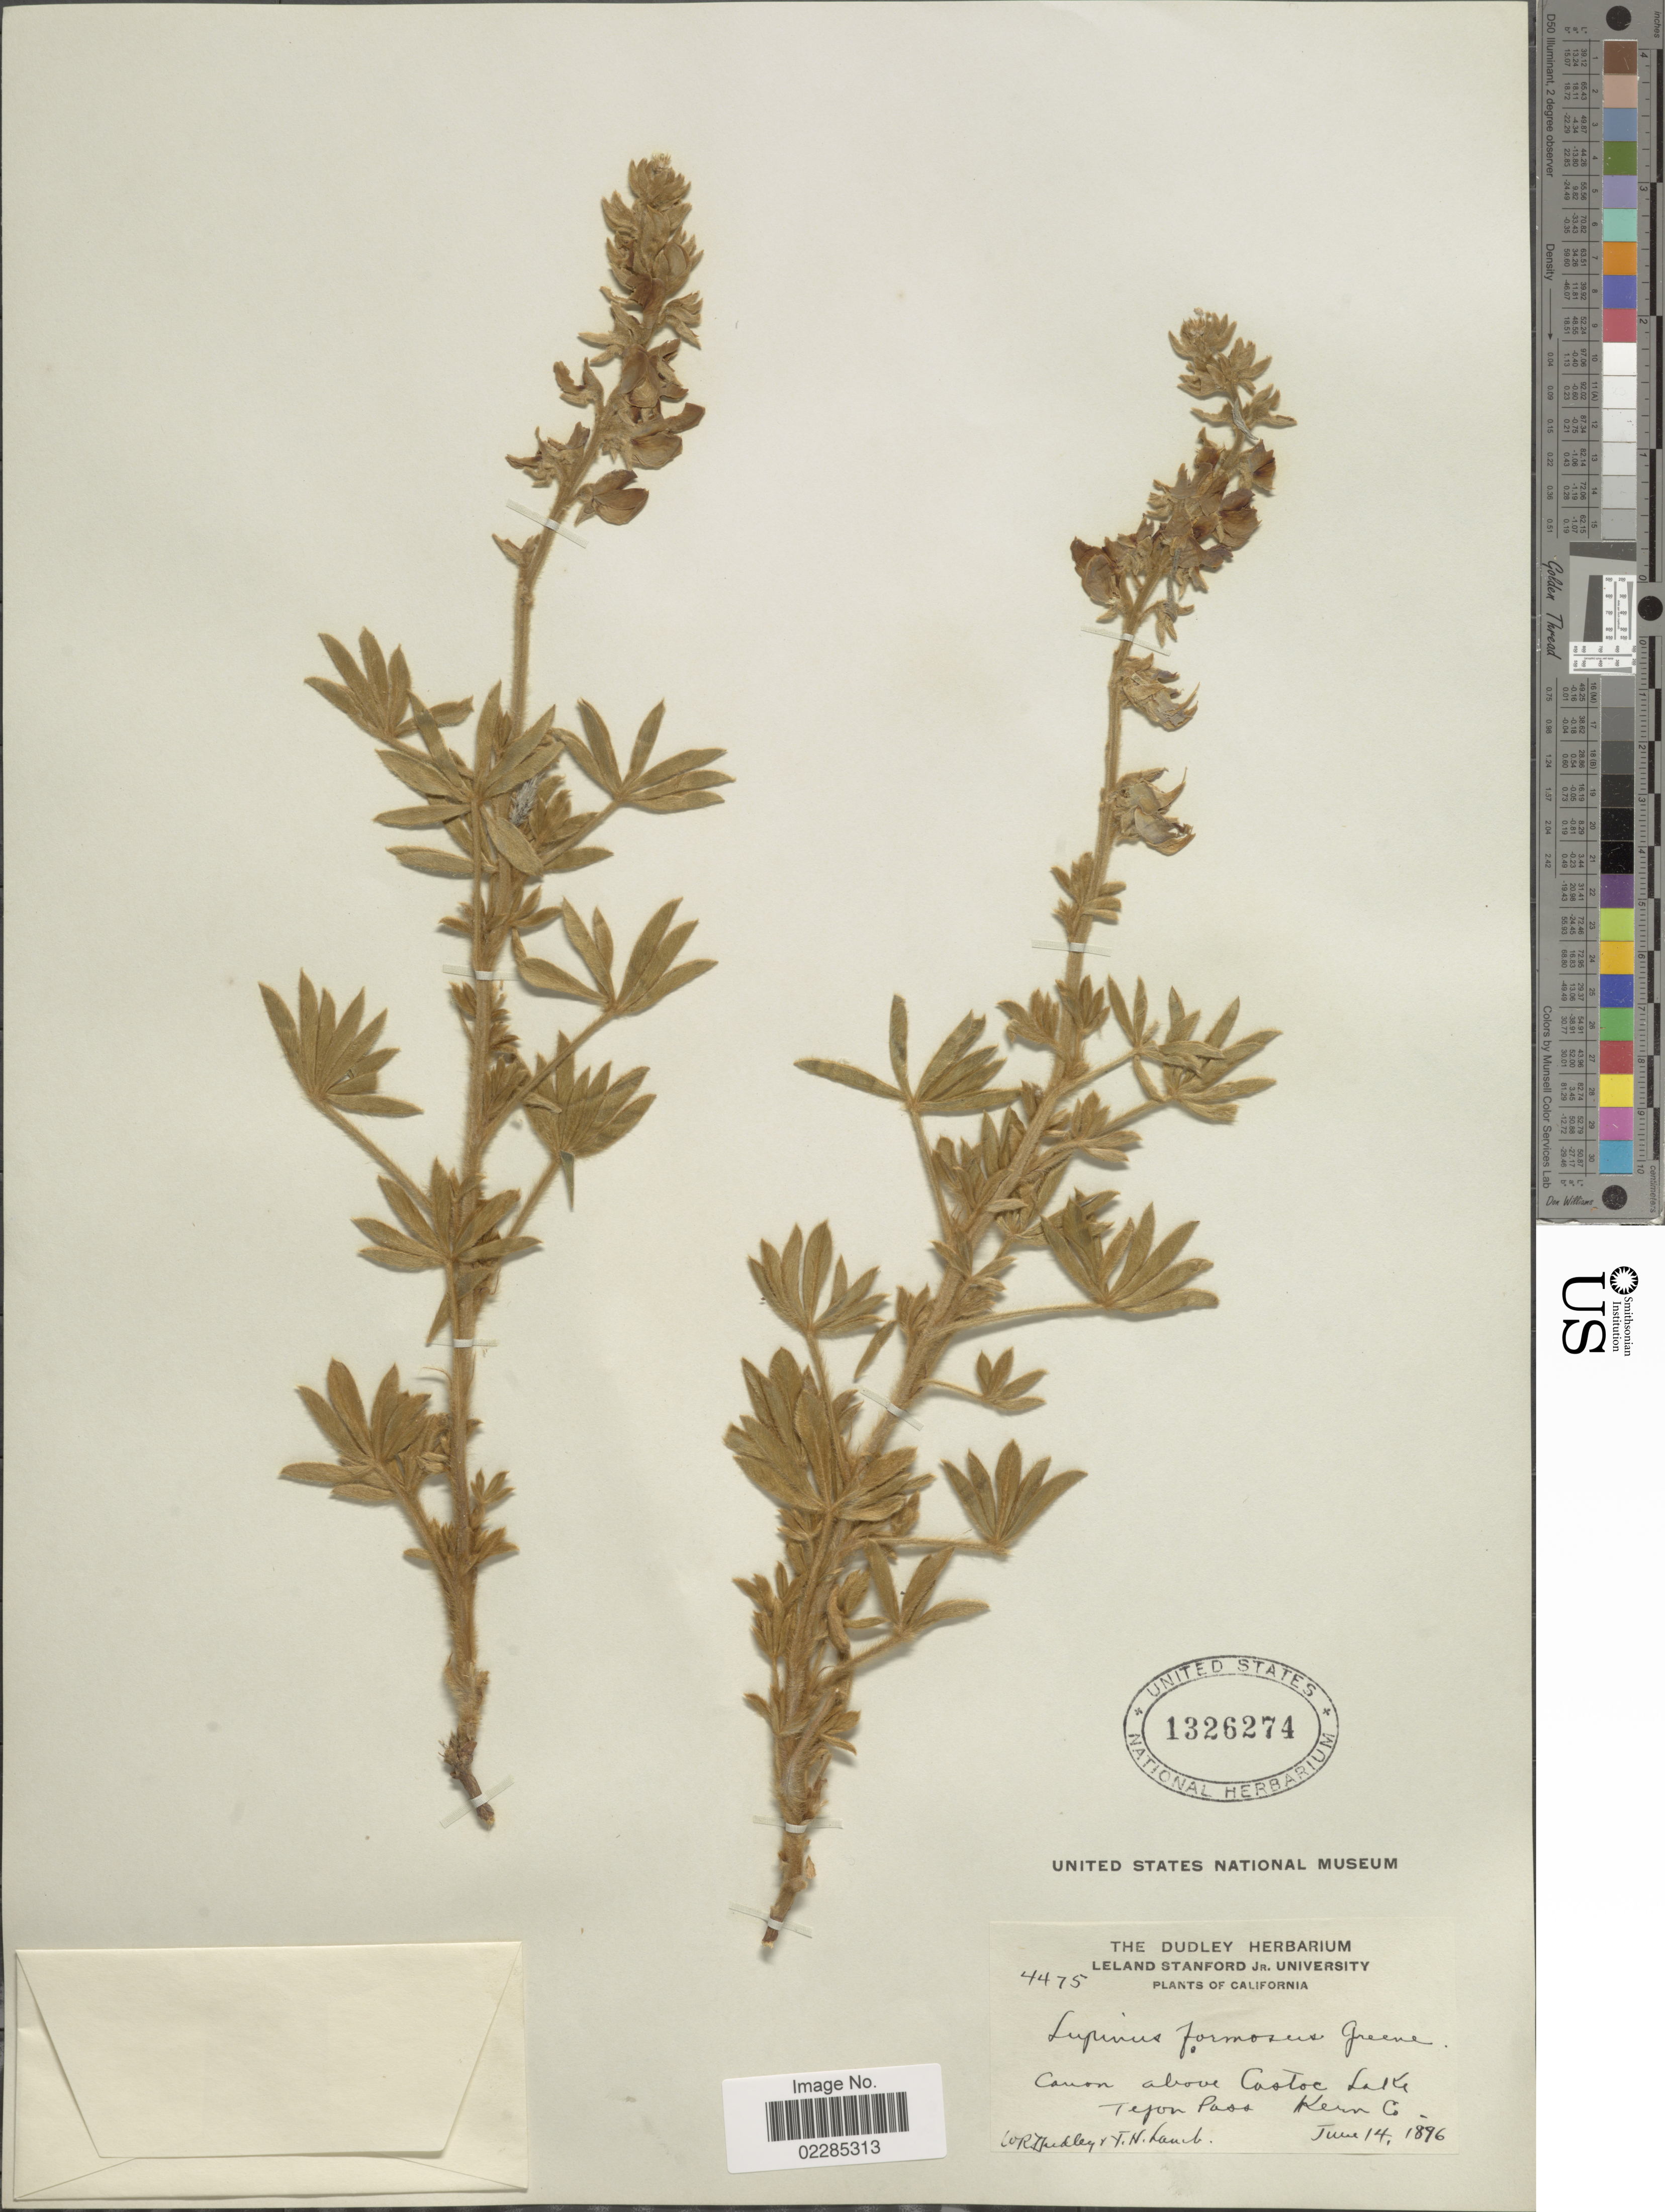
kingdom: Plantae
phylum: Tracheophyta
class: Magnoliopsida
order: Fabales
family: Fabaceae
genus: Lupinus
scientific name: Lupinus formosus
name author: Greene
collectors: W. Dudley & F. H. Lamb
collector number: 4475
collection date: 1896-06-14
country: United States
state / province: California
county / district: Kern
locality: Canon above Castoc Lake, Tejon Pass, Kern Co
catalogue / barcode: US 1326274